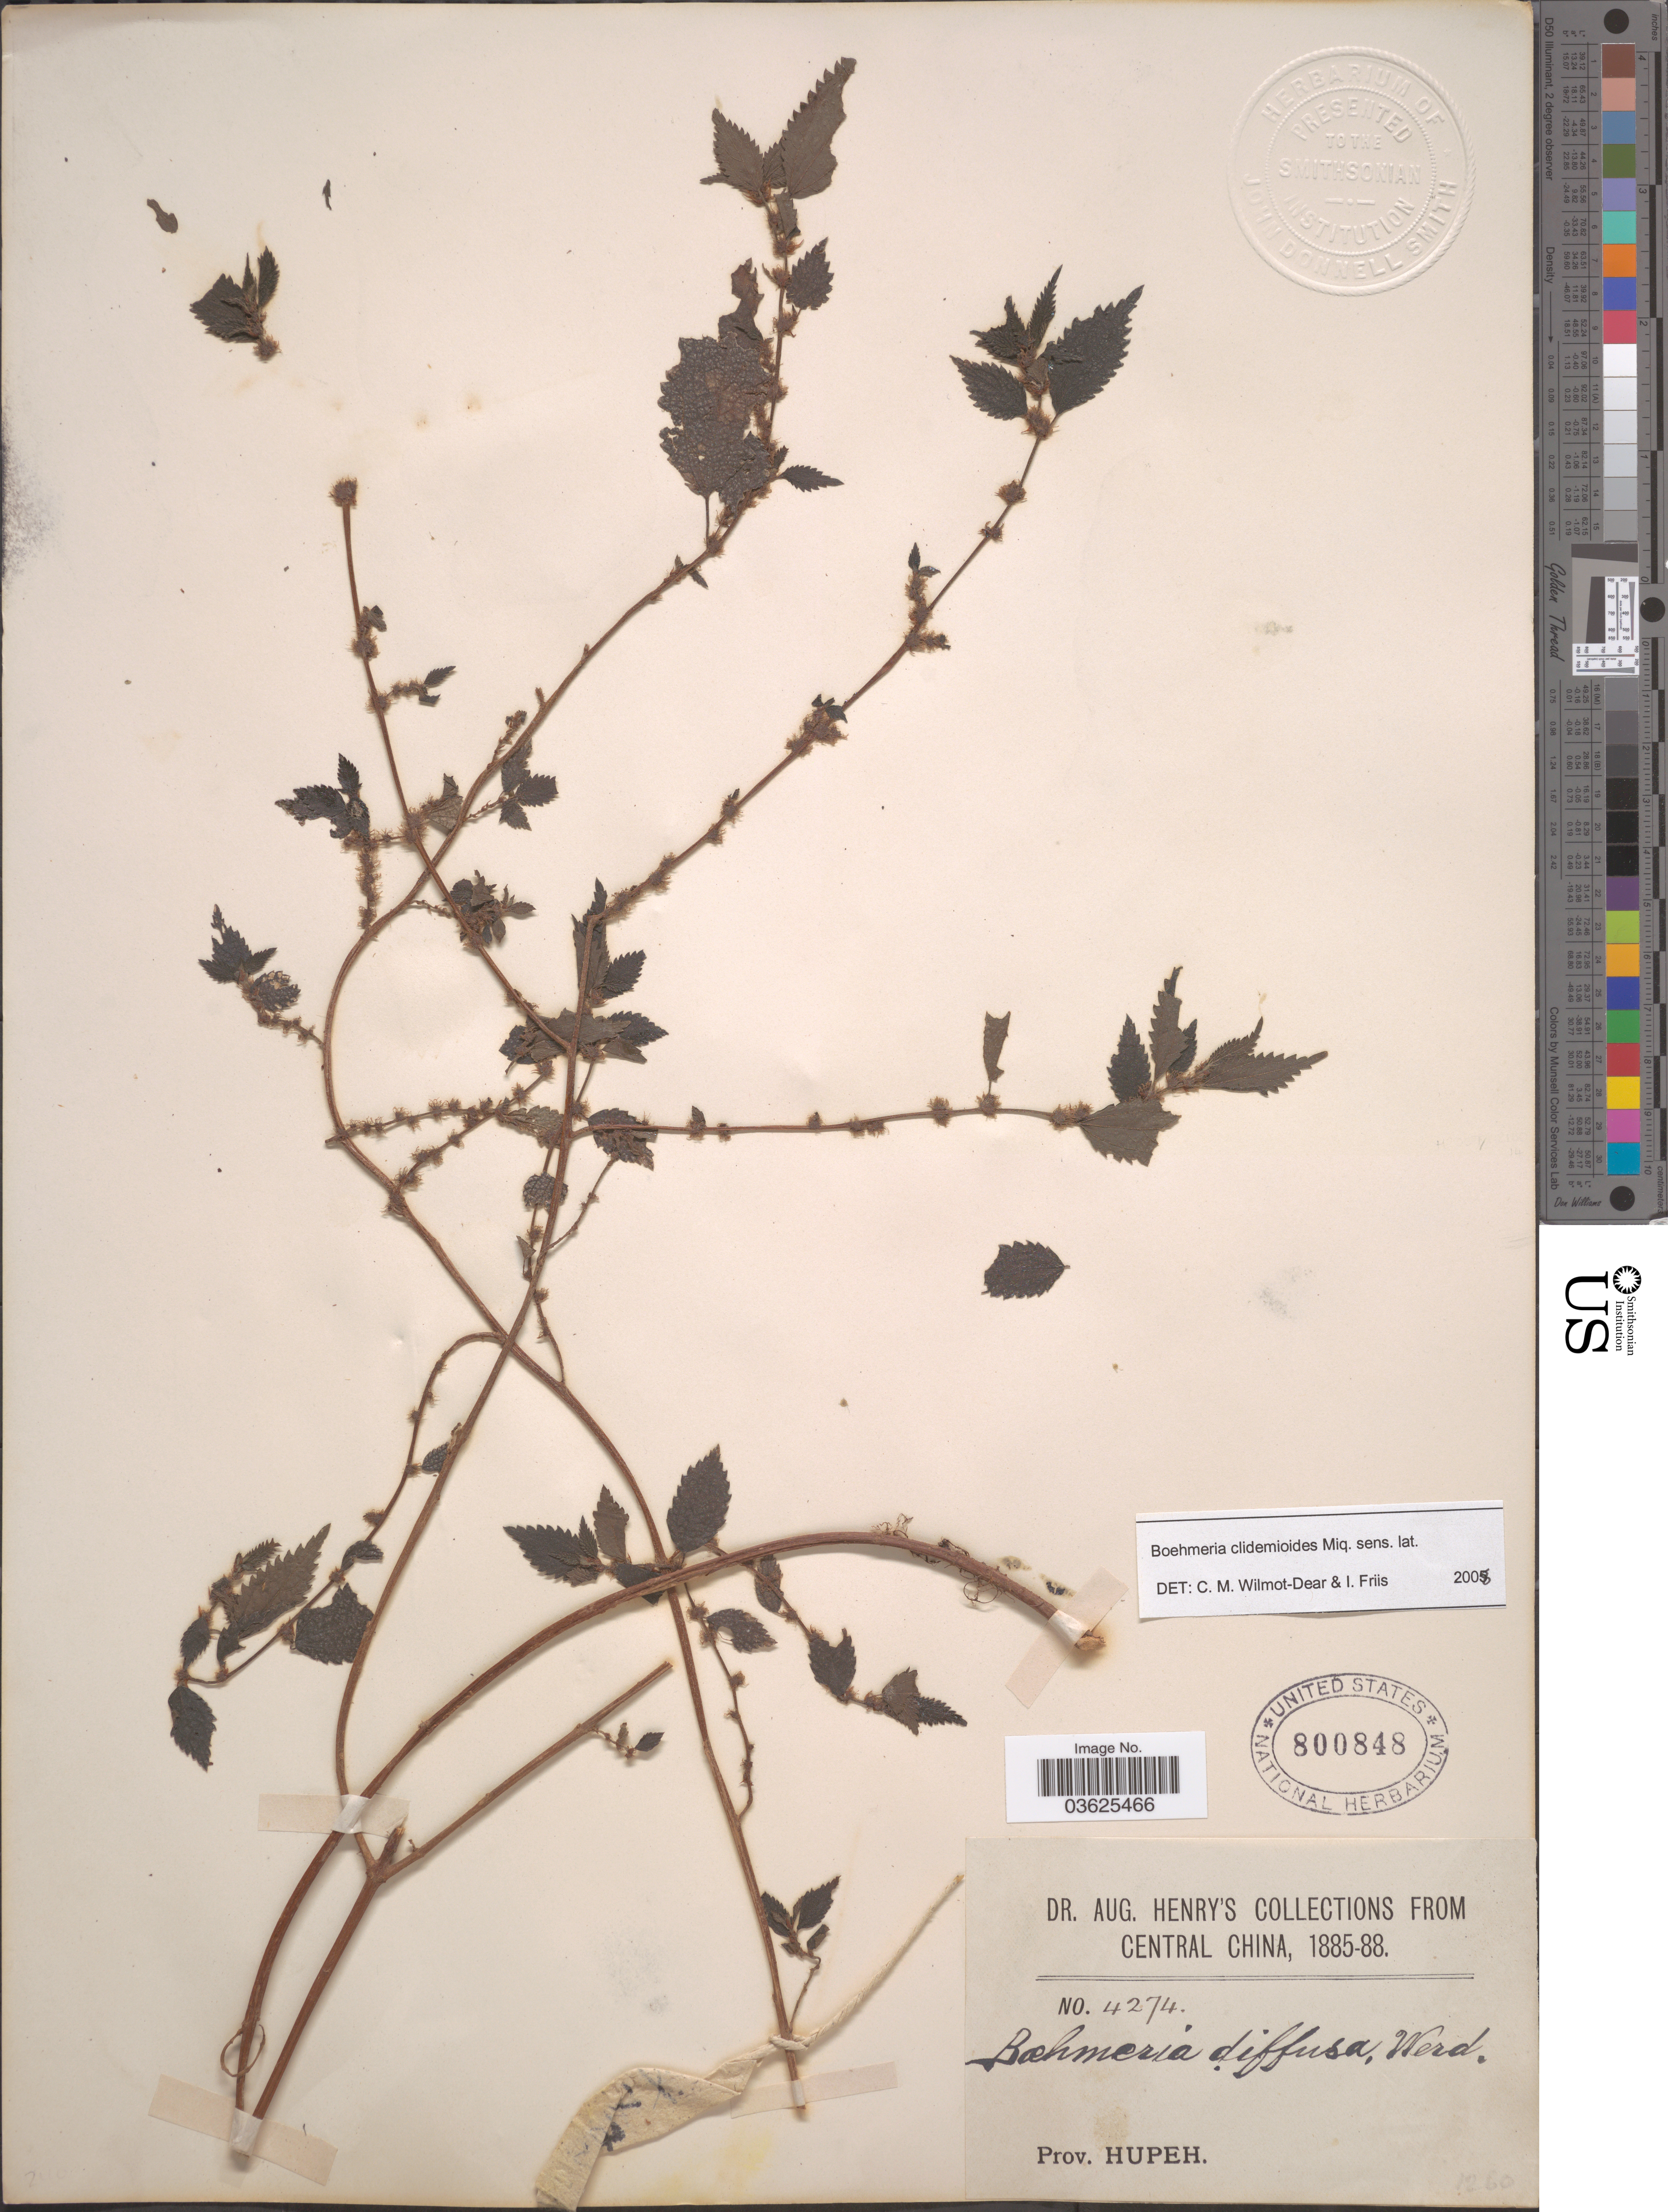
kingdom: Plantae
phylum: Tracheophyta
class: Magnoliopsida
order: Rosales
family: Urticaceae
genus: Boehmeria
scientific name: Boehmeria clidemioides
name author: Miq.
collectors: A. Henry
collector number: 4274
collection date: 1885/1888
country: China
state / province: Hubei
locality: Central China. Prov. Hupeh.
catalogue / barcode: US 800848